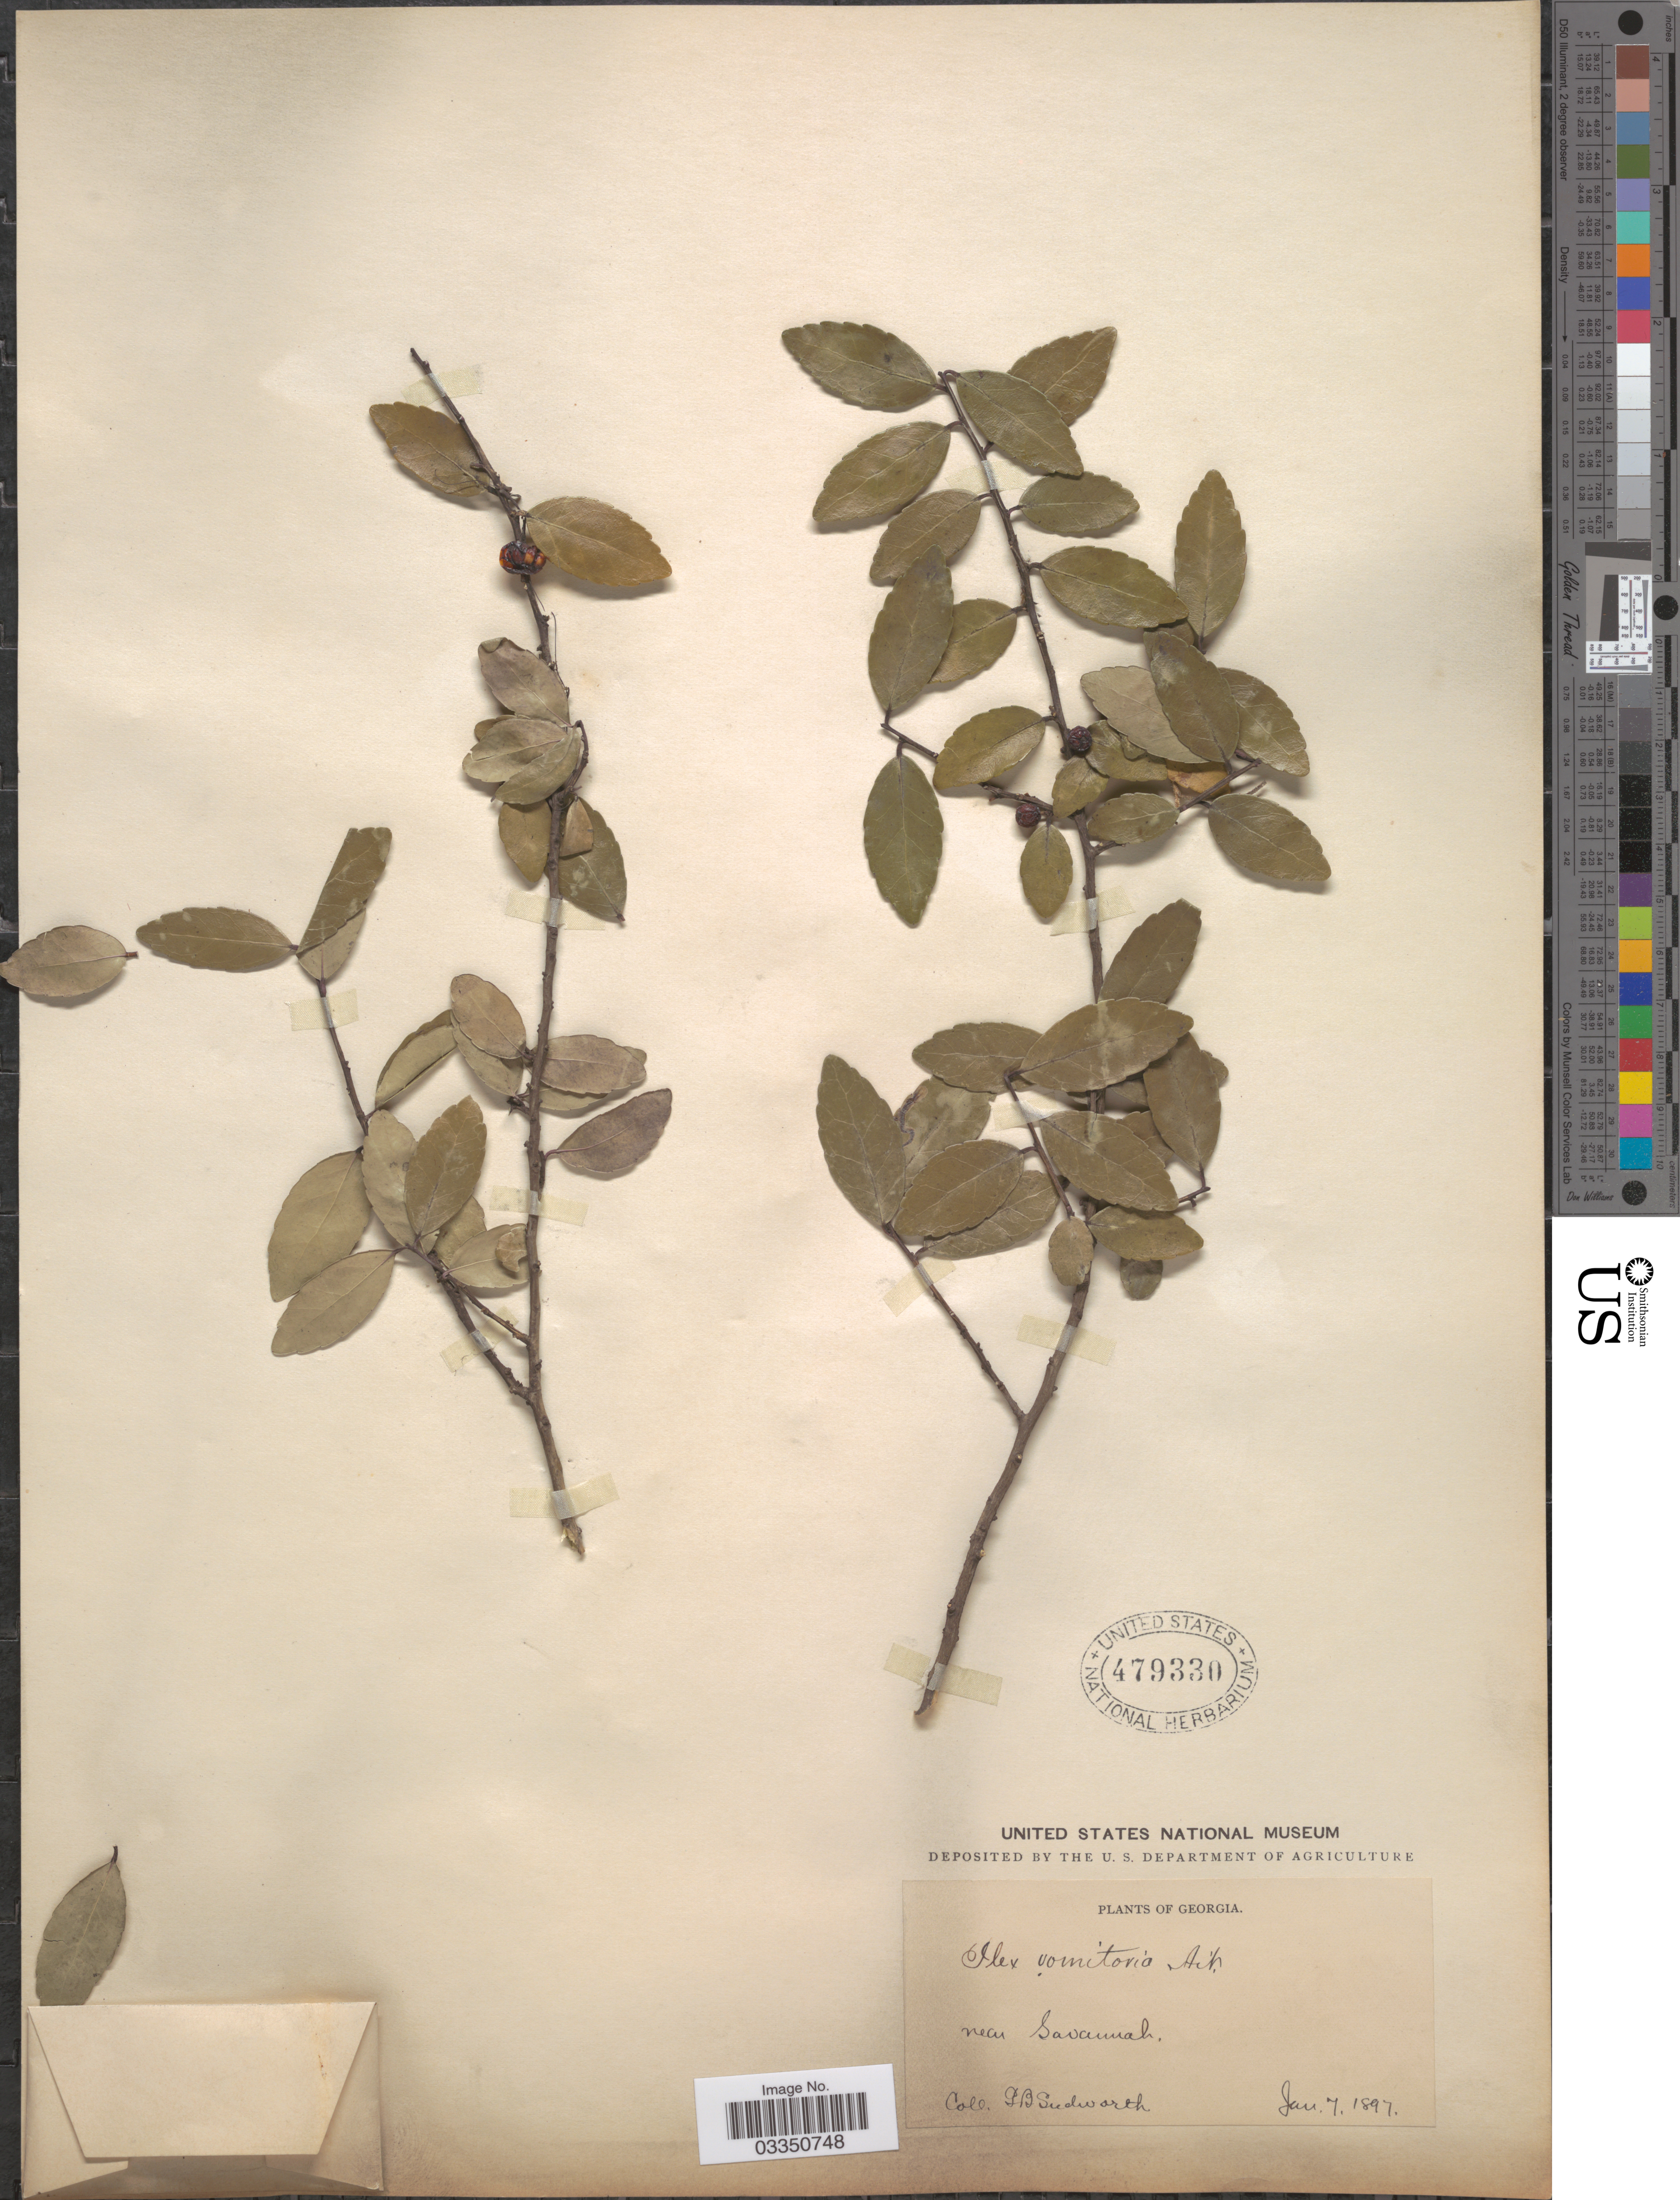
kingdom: Plantae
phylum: Tracheophyta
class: Magnoliopsida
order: Aquifoliales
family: Aquifoliaceae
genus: Ilex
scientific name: Ilex vomitoria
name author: Aiton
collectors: G. B. Sudworth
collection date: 1897-01-07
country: United States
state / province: Georgia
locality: Near Savannah.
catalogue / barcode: US 479330